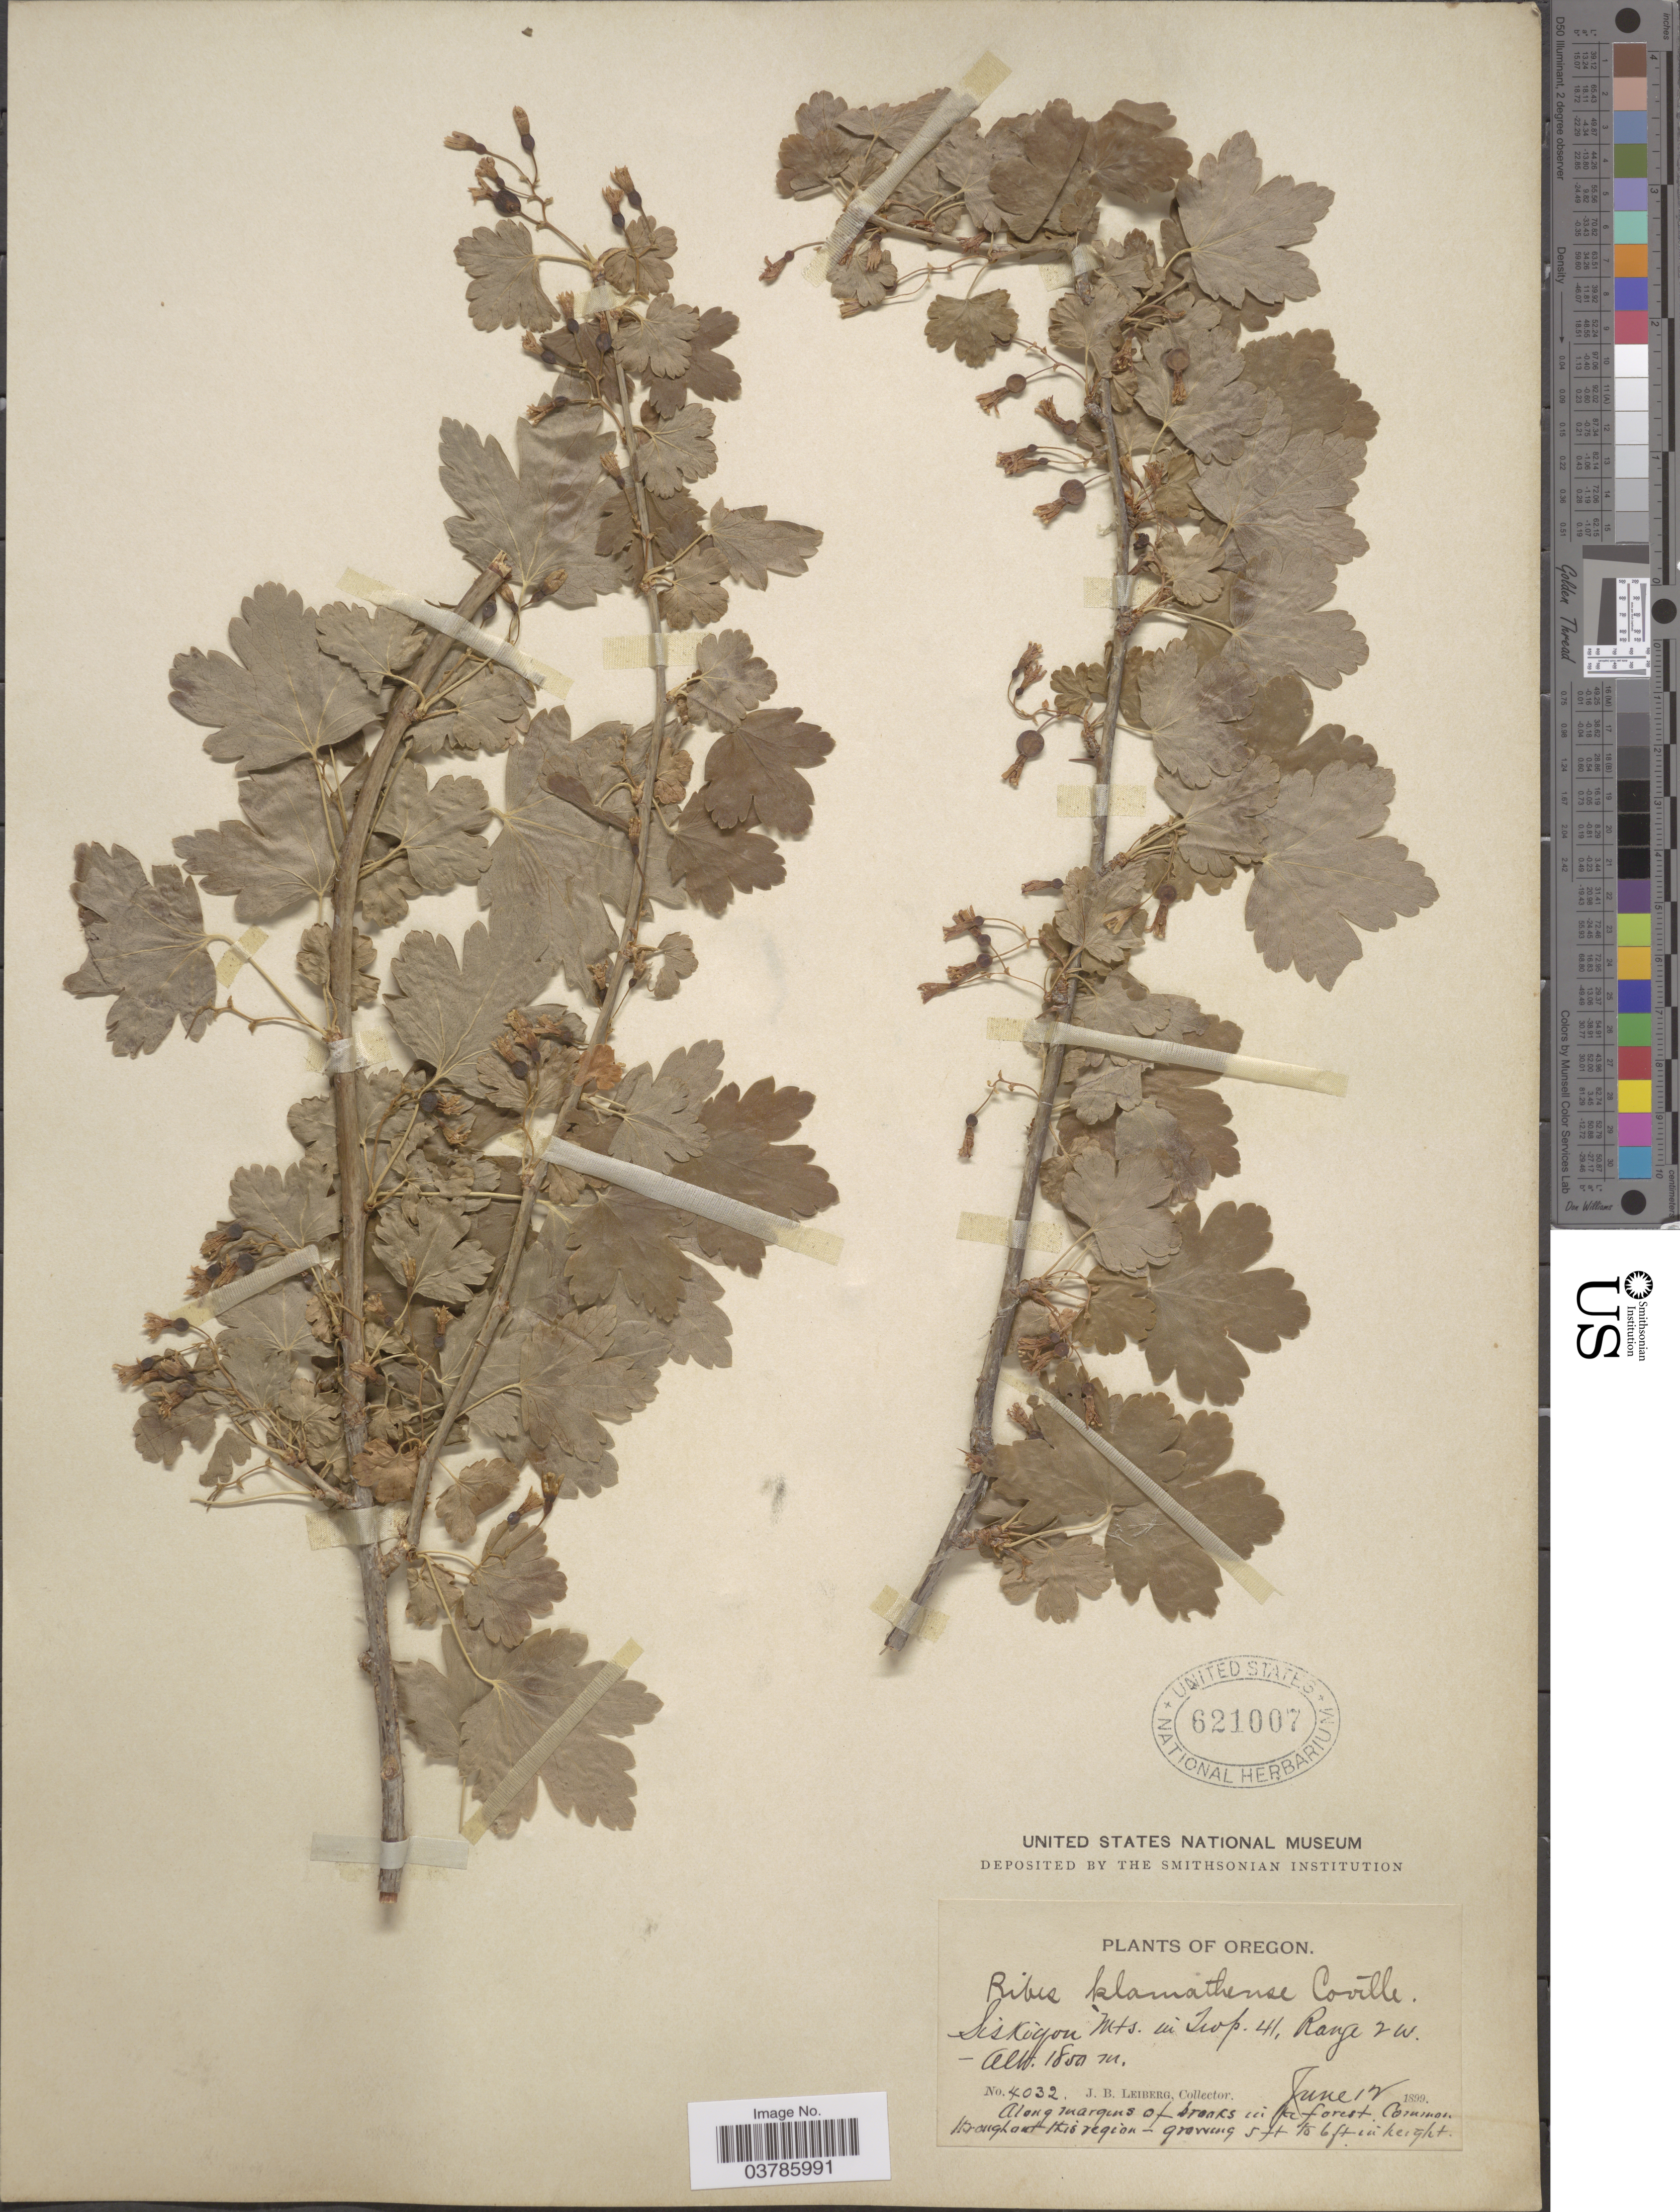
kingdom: Plantae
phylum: Tracheophyta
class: Magnoliopsida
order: Saxifragales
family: Grossulariaceae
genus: Ribes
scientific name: Ribes inerme var. klamathense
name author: (Coville) Jeps.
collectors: J. B. Leiberg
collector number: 4032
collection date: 1899-06-12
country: United States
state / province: Oregon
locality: Siskiyou Mts. in Twp. 41, Range 2w*. Along Margins of breaks in ! forest.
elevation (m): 1800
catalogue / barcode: US 621007